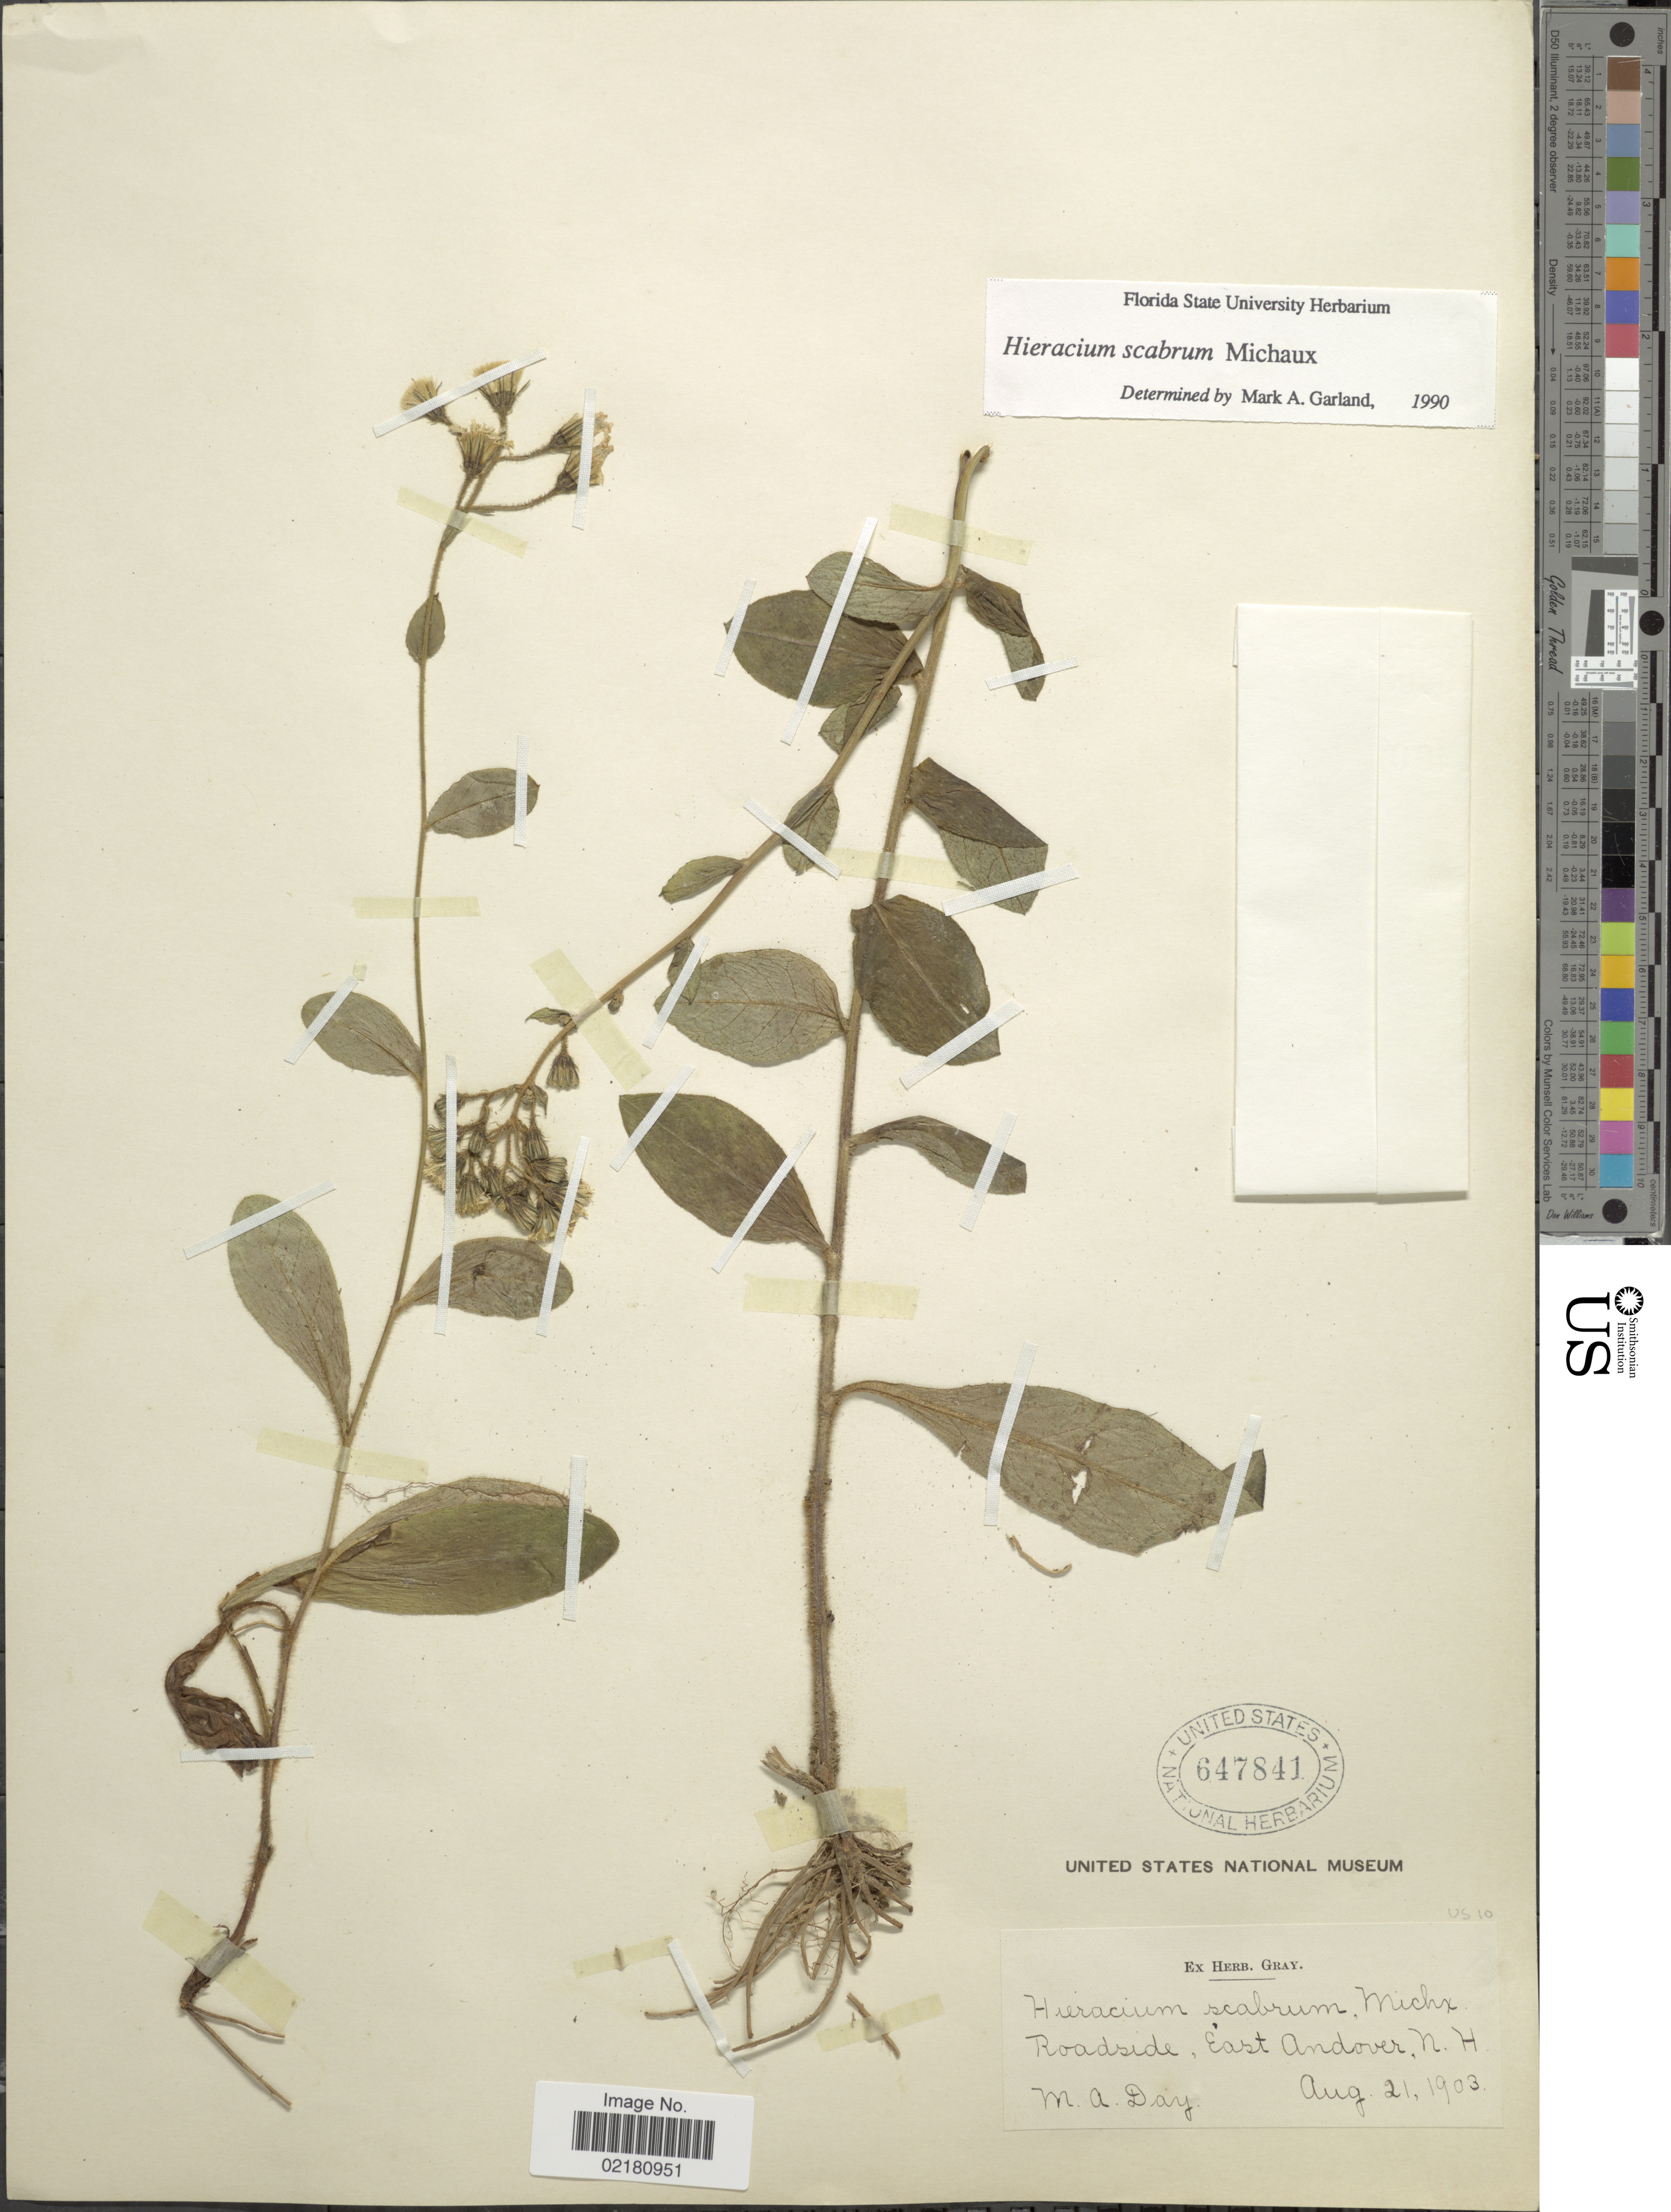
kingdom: Plantae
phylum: Tracheophyta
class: Magnoliopsida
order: Asterales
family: Asteraceae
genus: Pilosella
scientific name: Pilosella verruculata subsp. verruculata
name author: (Link) Soják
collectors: M. Day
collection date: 1903-08-21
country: United States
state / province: New Hampshire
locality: Roadside, East Andover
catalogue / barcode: US 647841